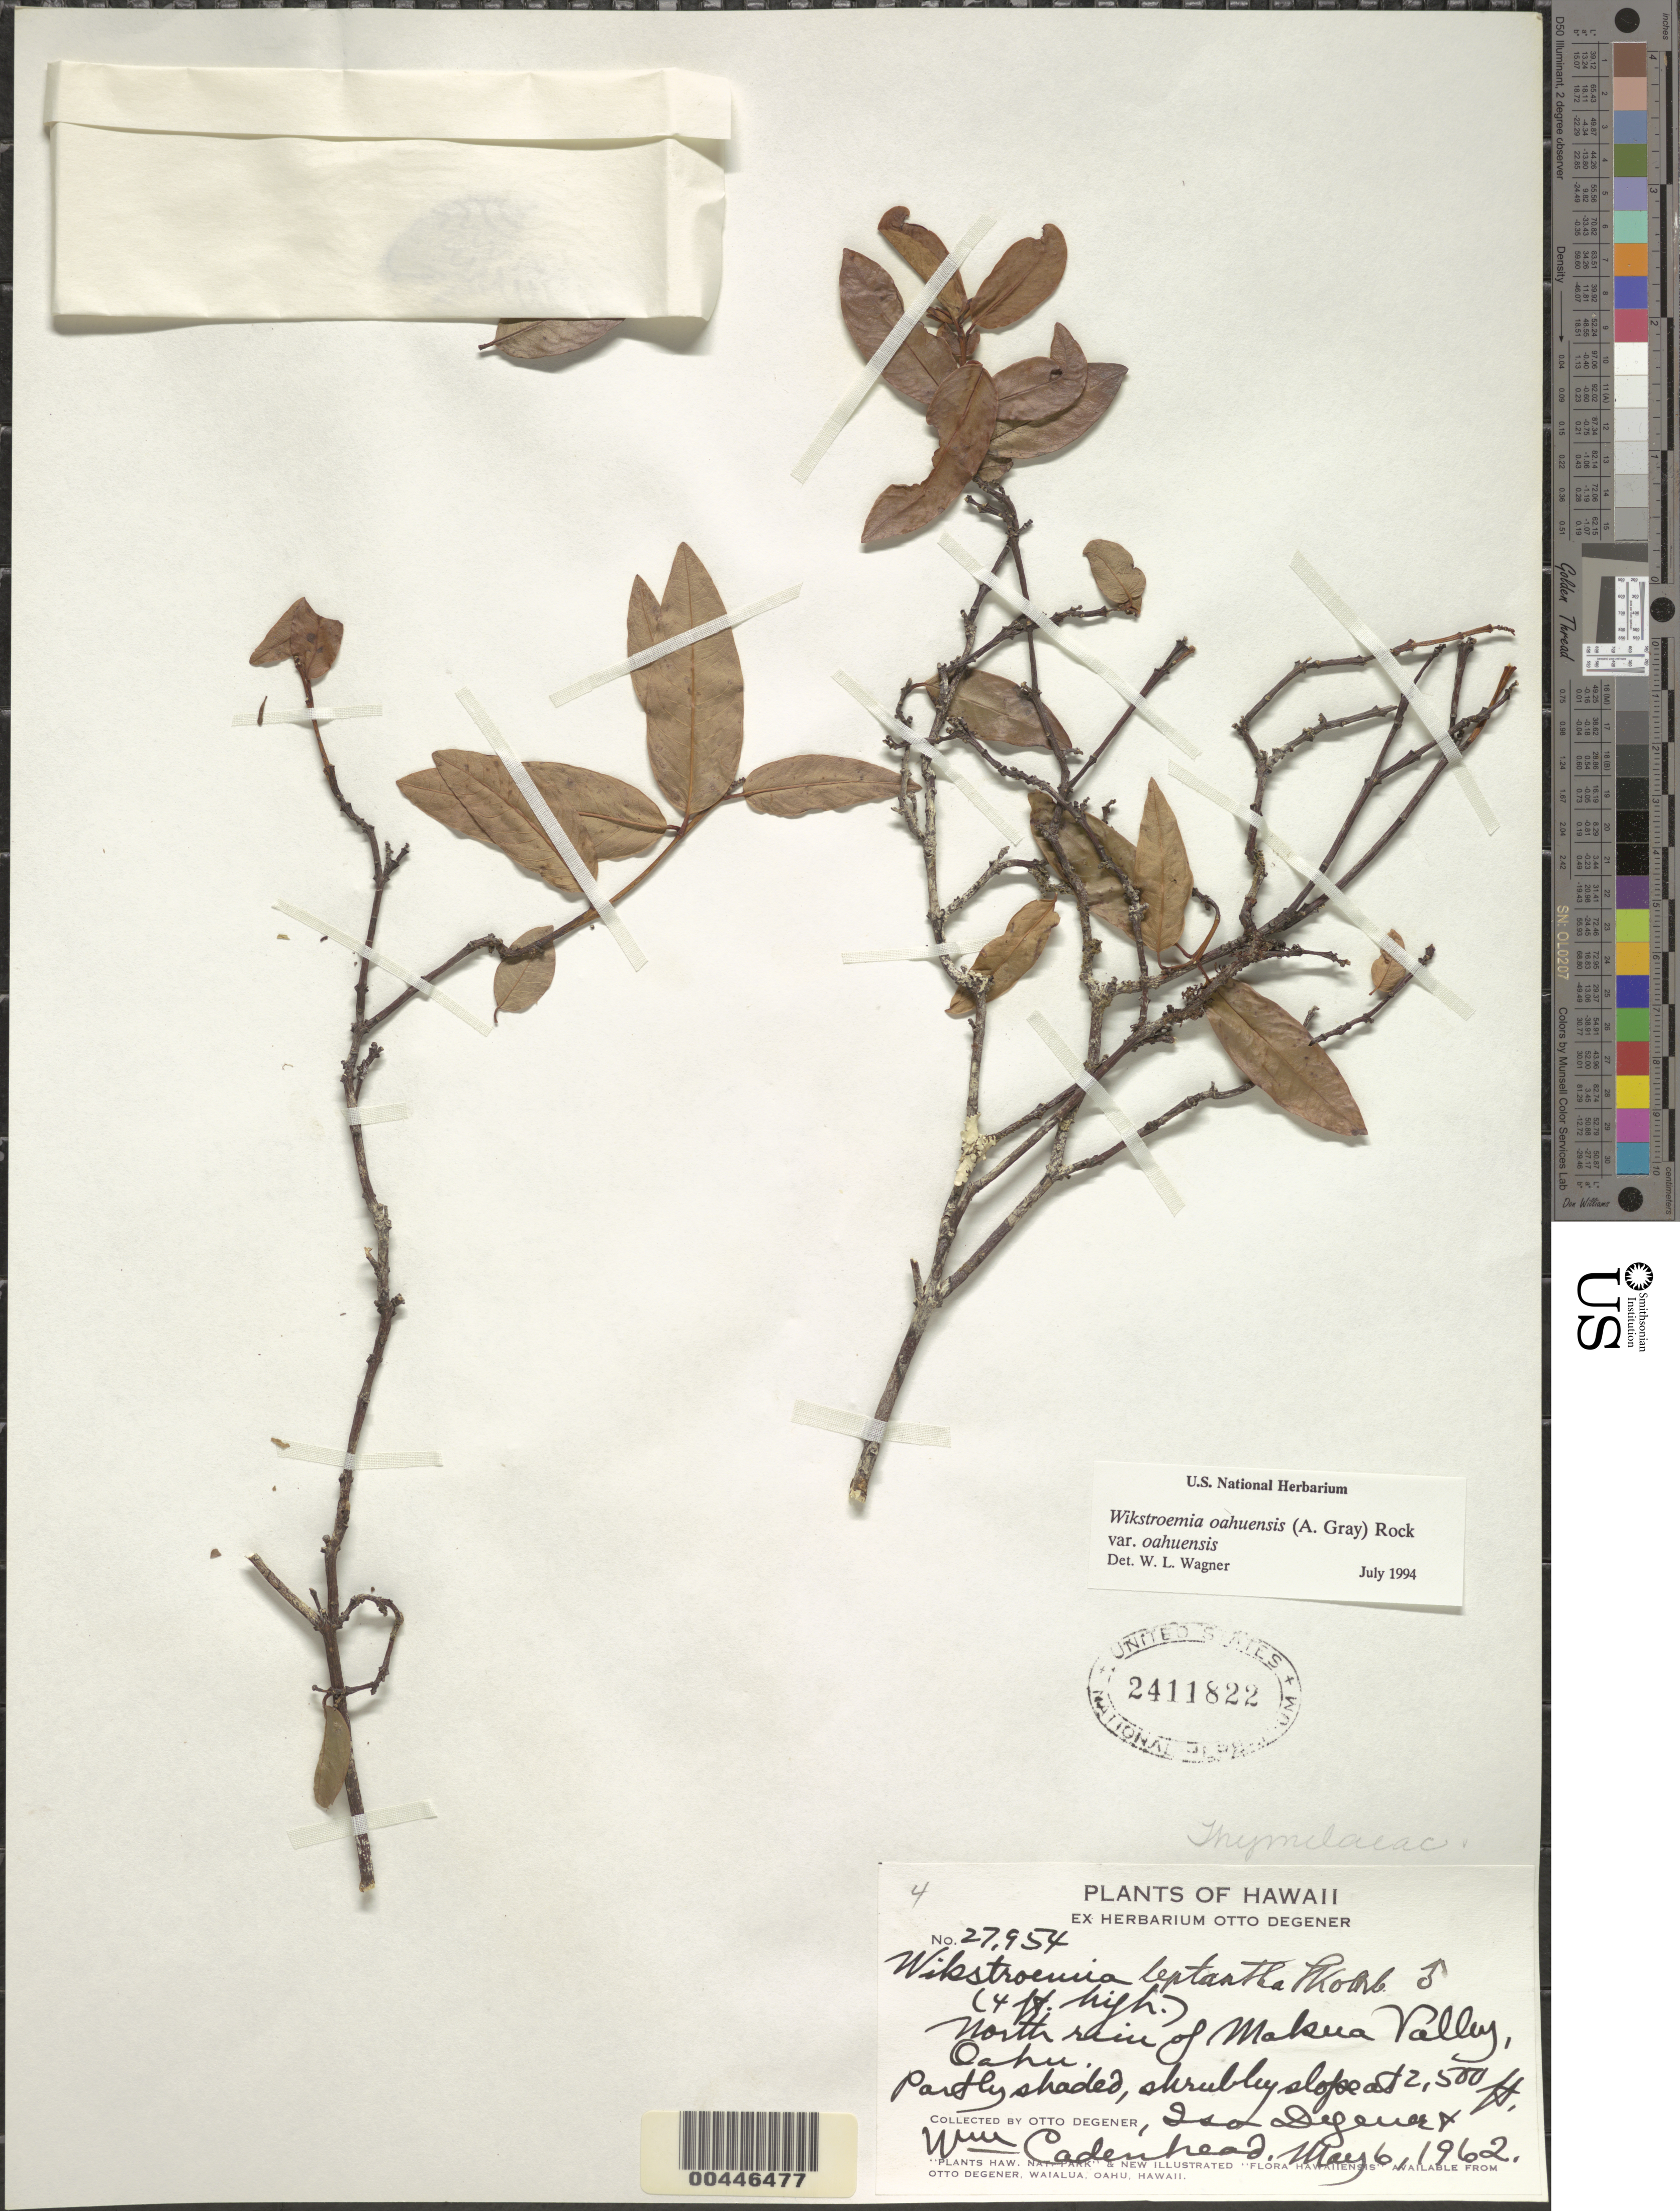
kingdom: Plantae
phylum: Tracheophyta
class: Magnoliopsida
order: Malvales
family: Thymelaeaceae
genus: Wikstroemia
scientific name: Wikstroemia oahuensis var. oahuensis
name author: (A. Gray) Rock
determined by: Wagner, W. L., (BOT), Smithsonian Institution - National Museum of Natural History (UNITED STATES)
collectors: O. Degener, W. Cadenhead & I. Degener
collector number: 27954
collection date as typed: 6 May 1962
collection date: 1962-05-06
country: United States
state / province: Hawaii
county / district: Honolulu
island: Oahu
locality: N rim of Makua Valley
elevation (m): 762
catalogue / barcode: US 2411822